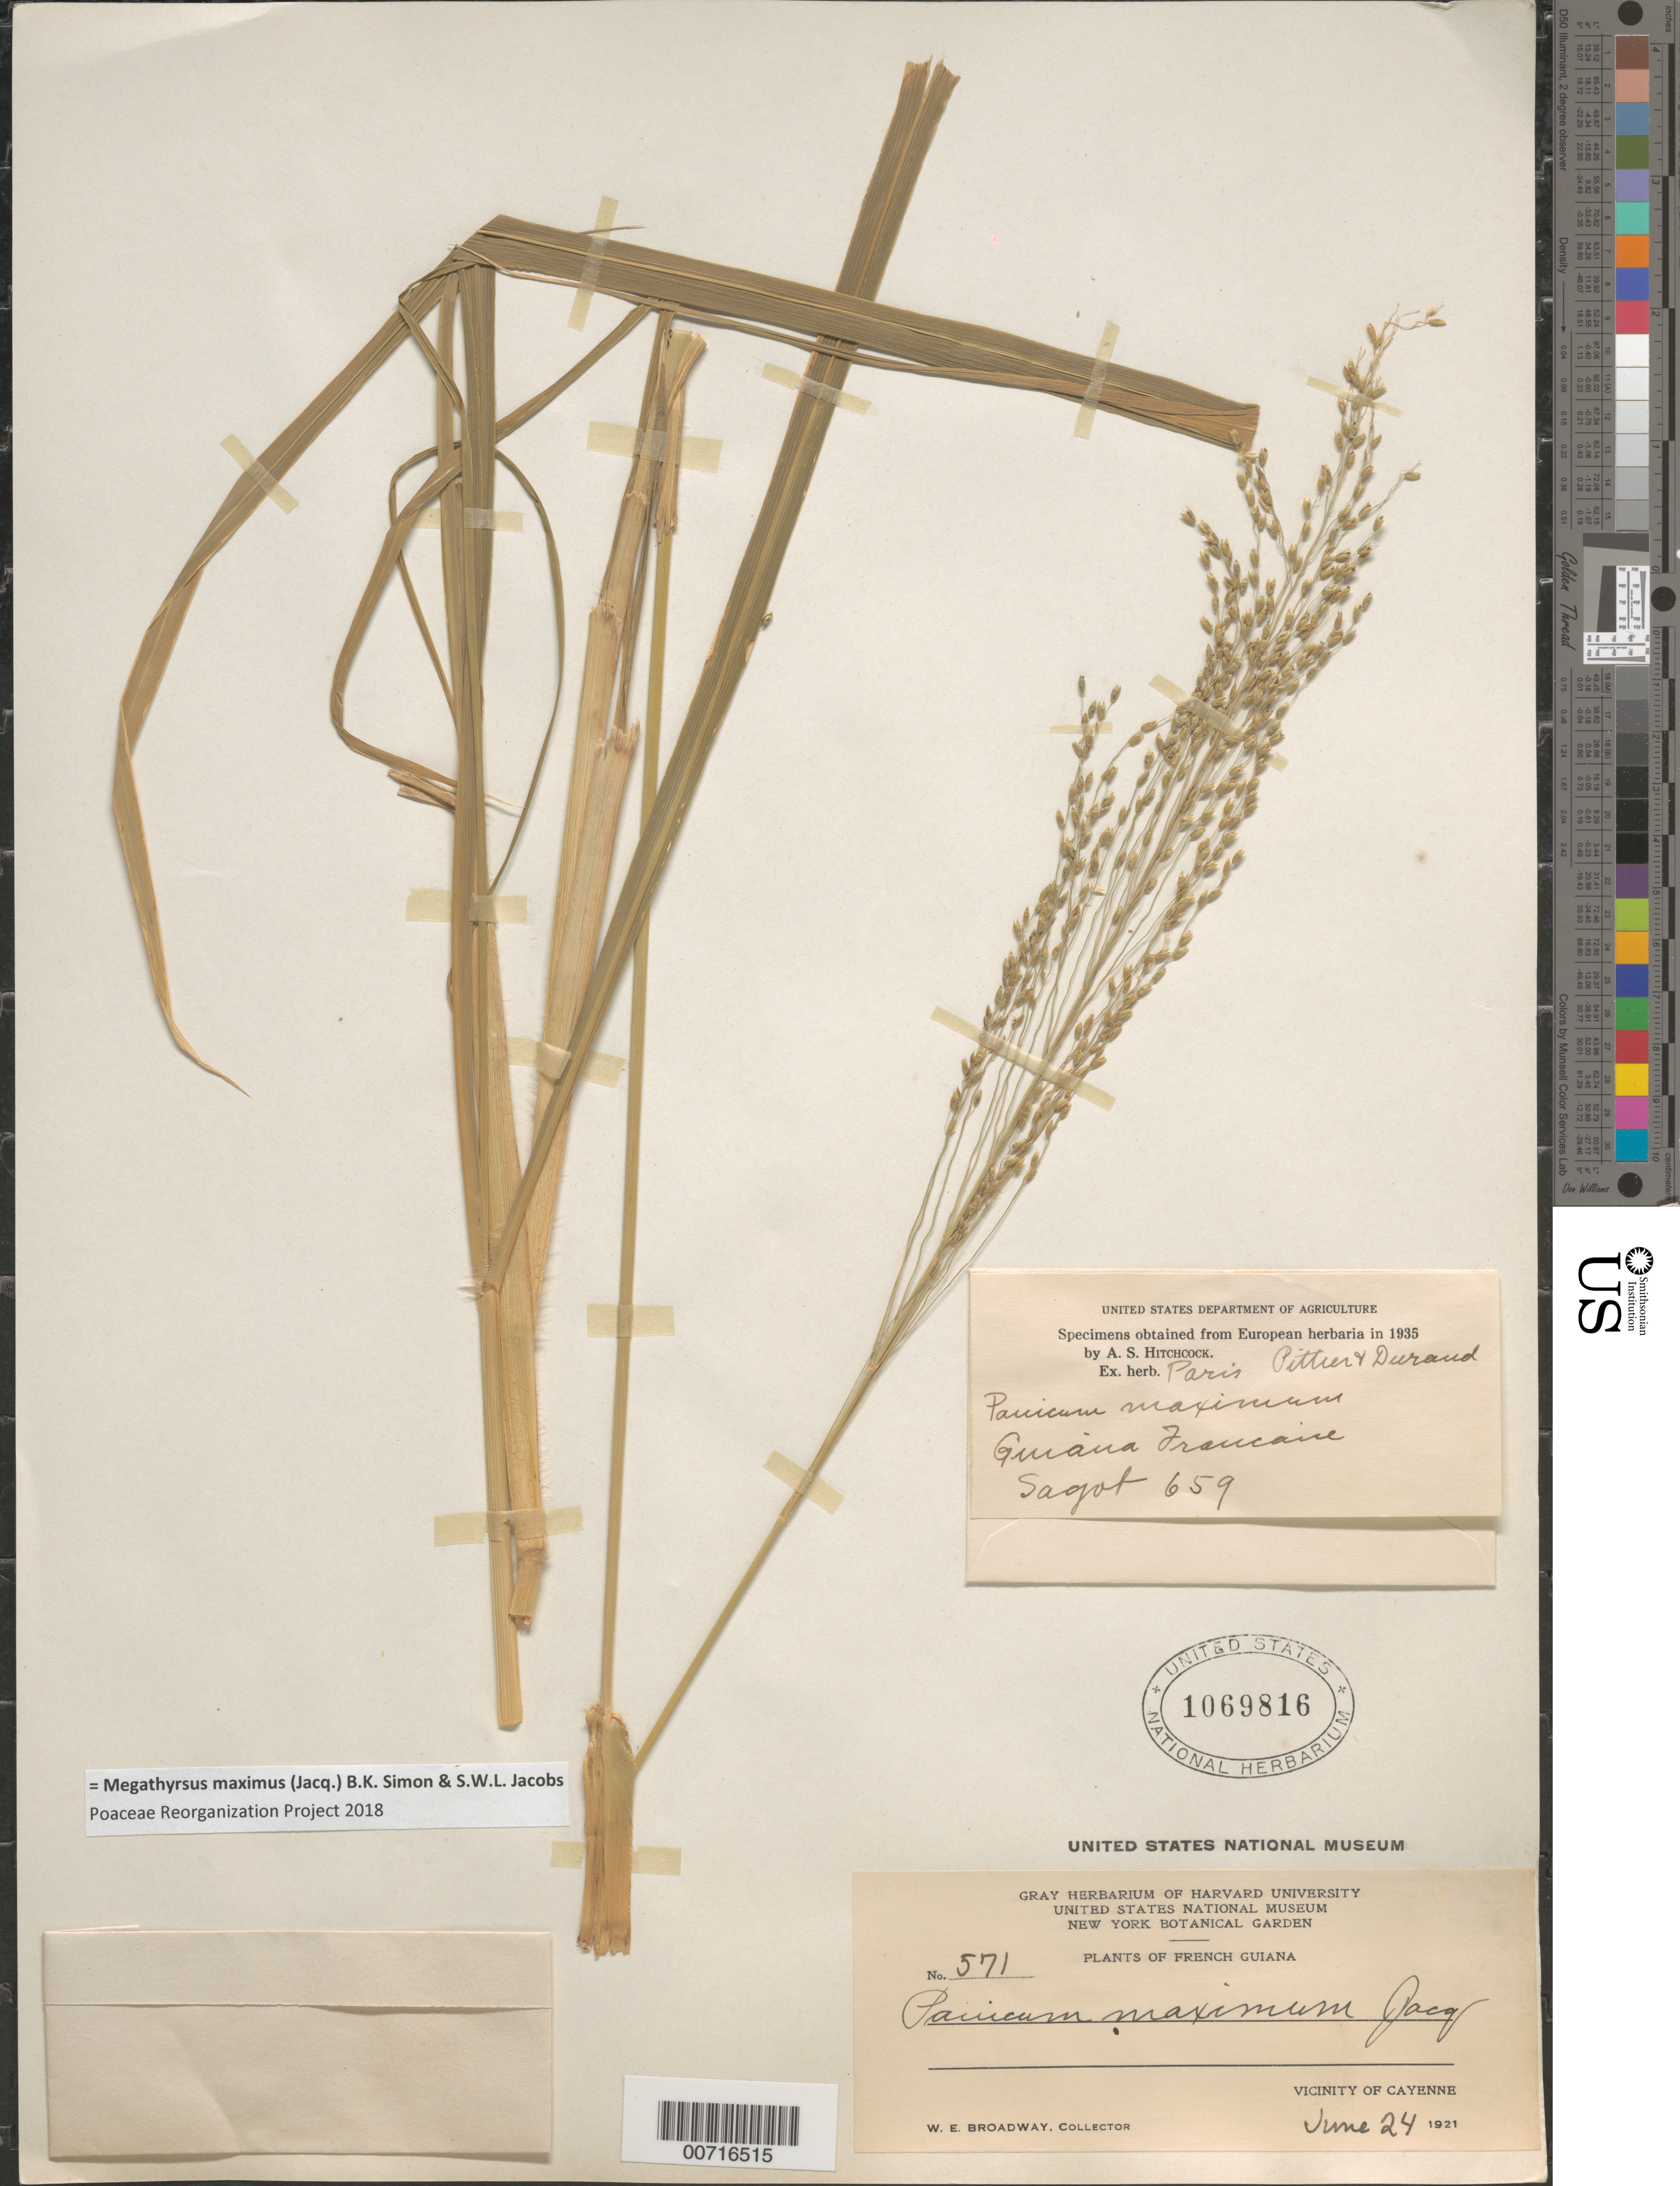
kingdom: Plantae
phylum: Tracheophyta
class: Liliopsida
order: Poales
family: Poaceae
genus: Panicum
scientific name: Panicum maximum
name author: Jacq.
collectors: W. E. Broadway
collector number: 571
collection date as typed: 24-Jun-21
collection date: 1921-06-24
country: French Guiana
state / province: Cayenne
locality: Cayenne, vic.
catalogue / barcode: US 1069816